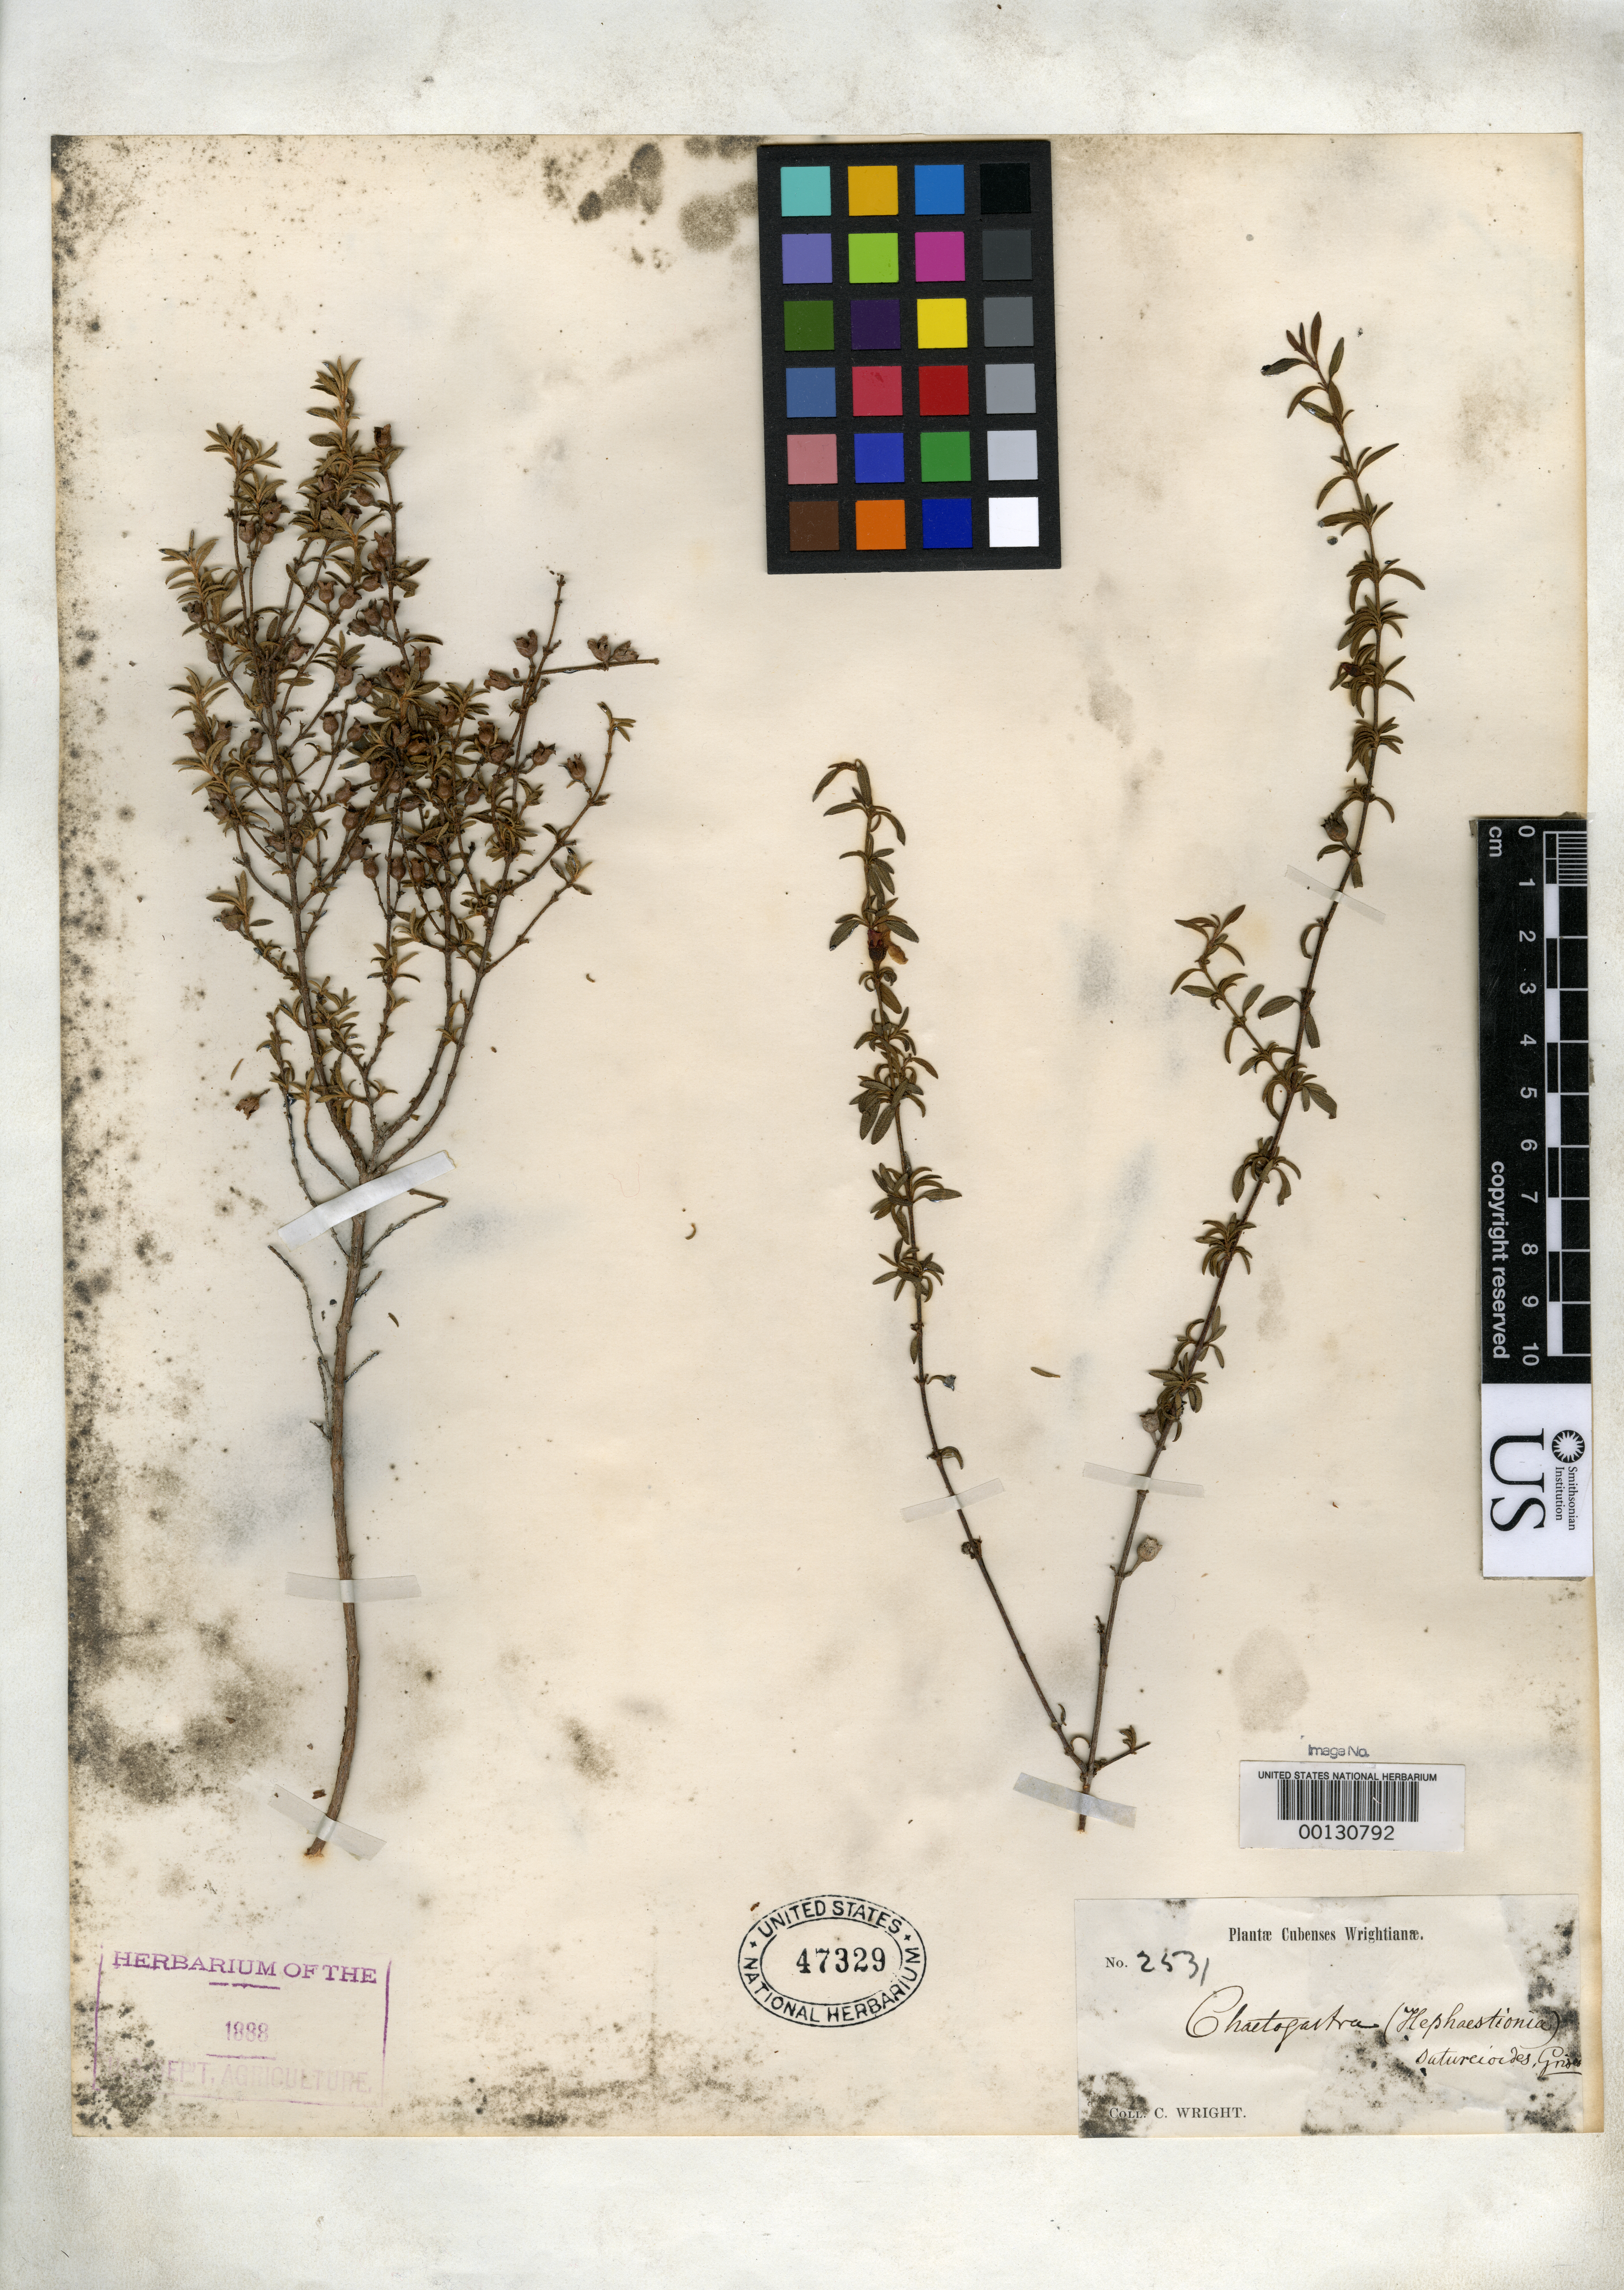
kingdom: Plantae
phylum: Tracheophyta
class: Magnoliopsida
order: Myrtales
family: Melastomataceae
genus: Chaetogastra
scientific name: Chaetogastra saturejoides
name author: Griseb.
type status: Isotype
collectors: C. Wright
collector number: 2531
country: Cuba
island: Greater Antilles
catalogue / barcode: US 47329